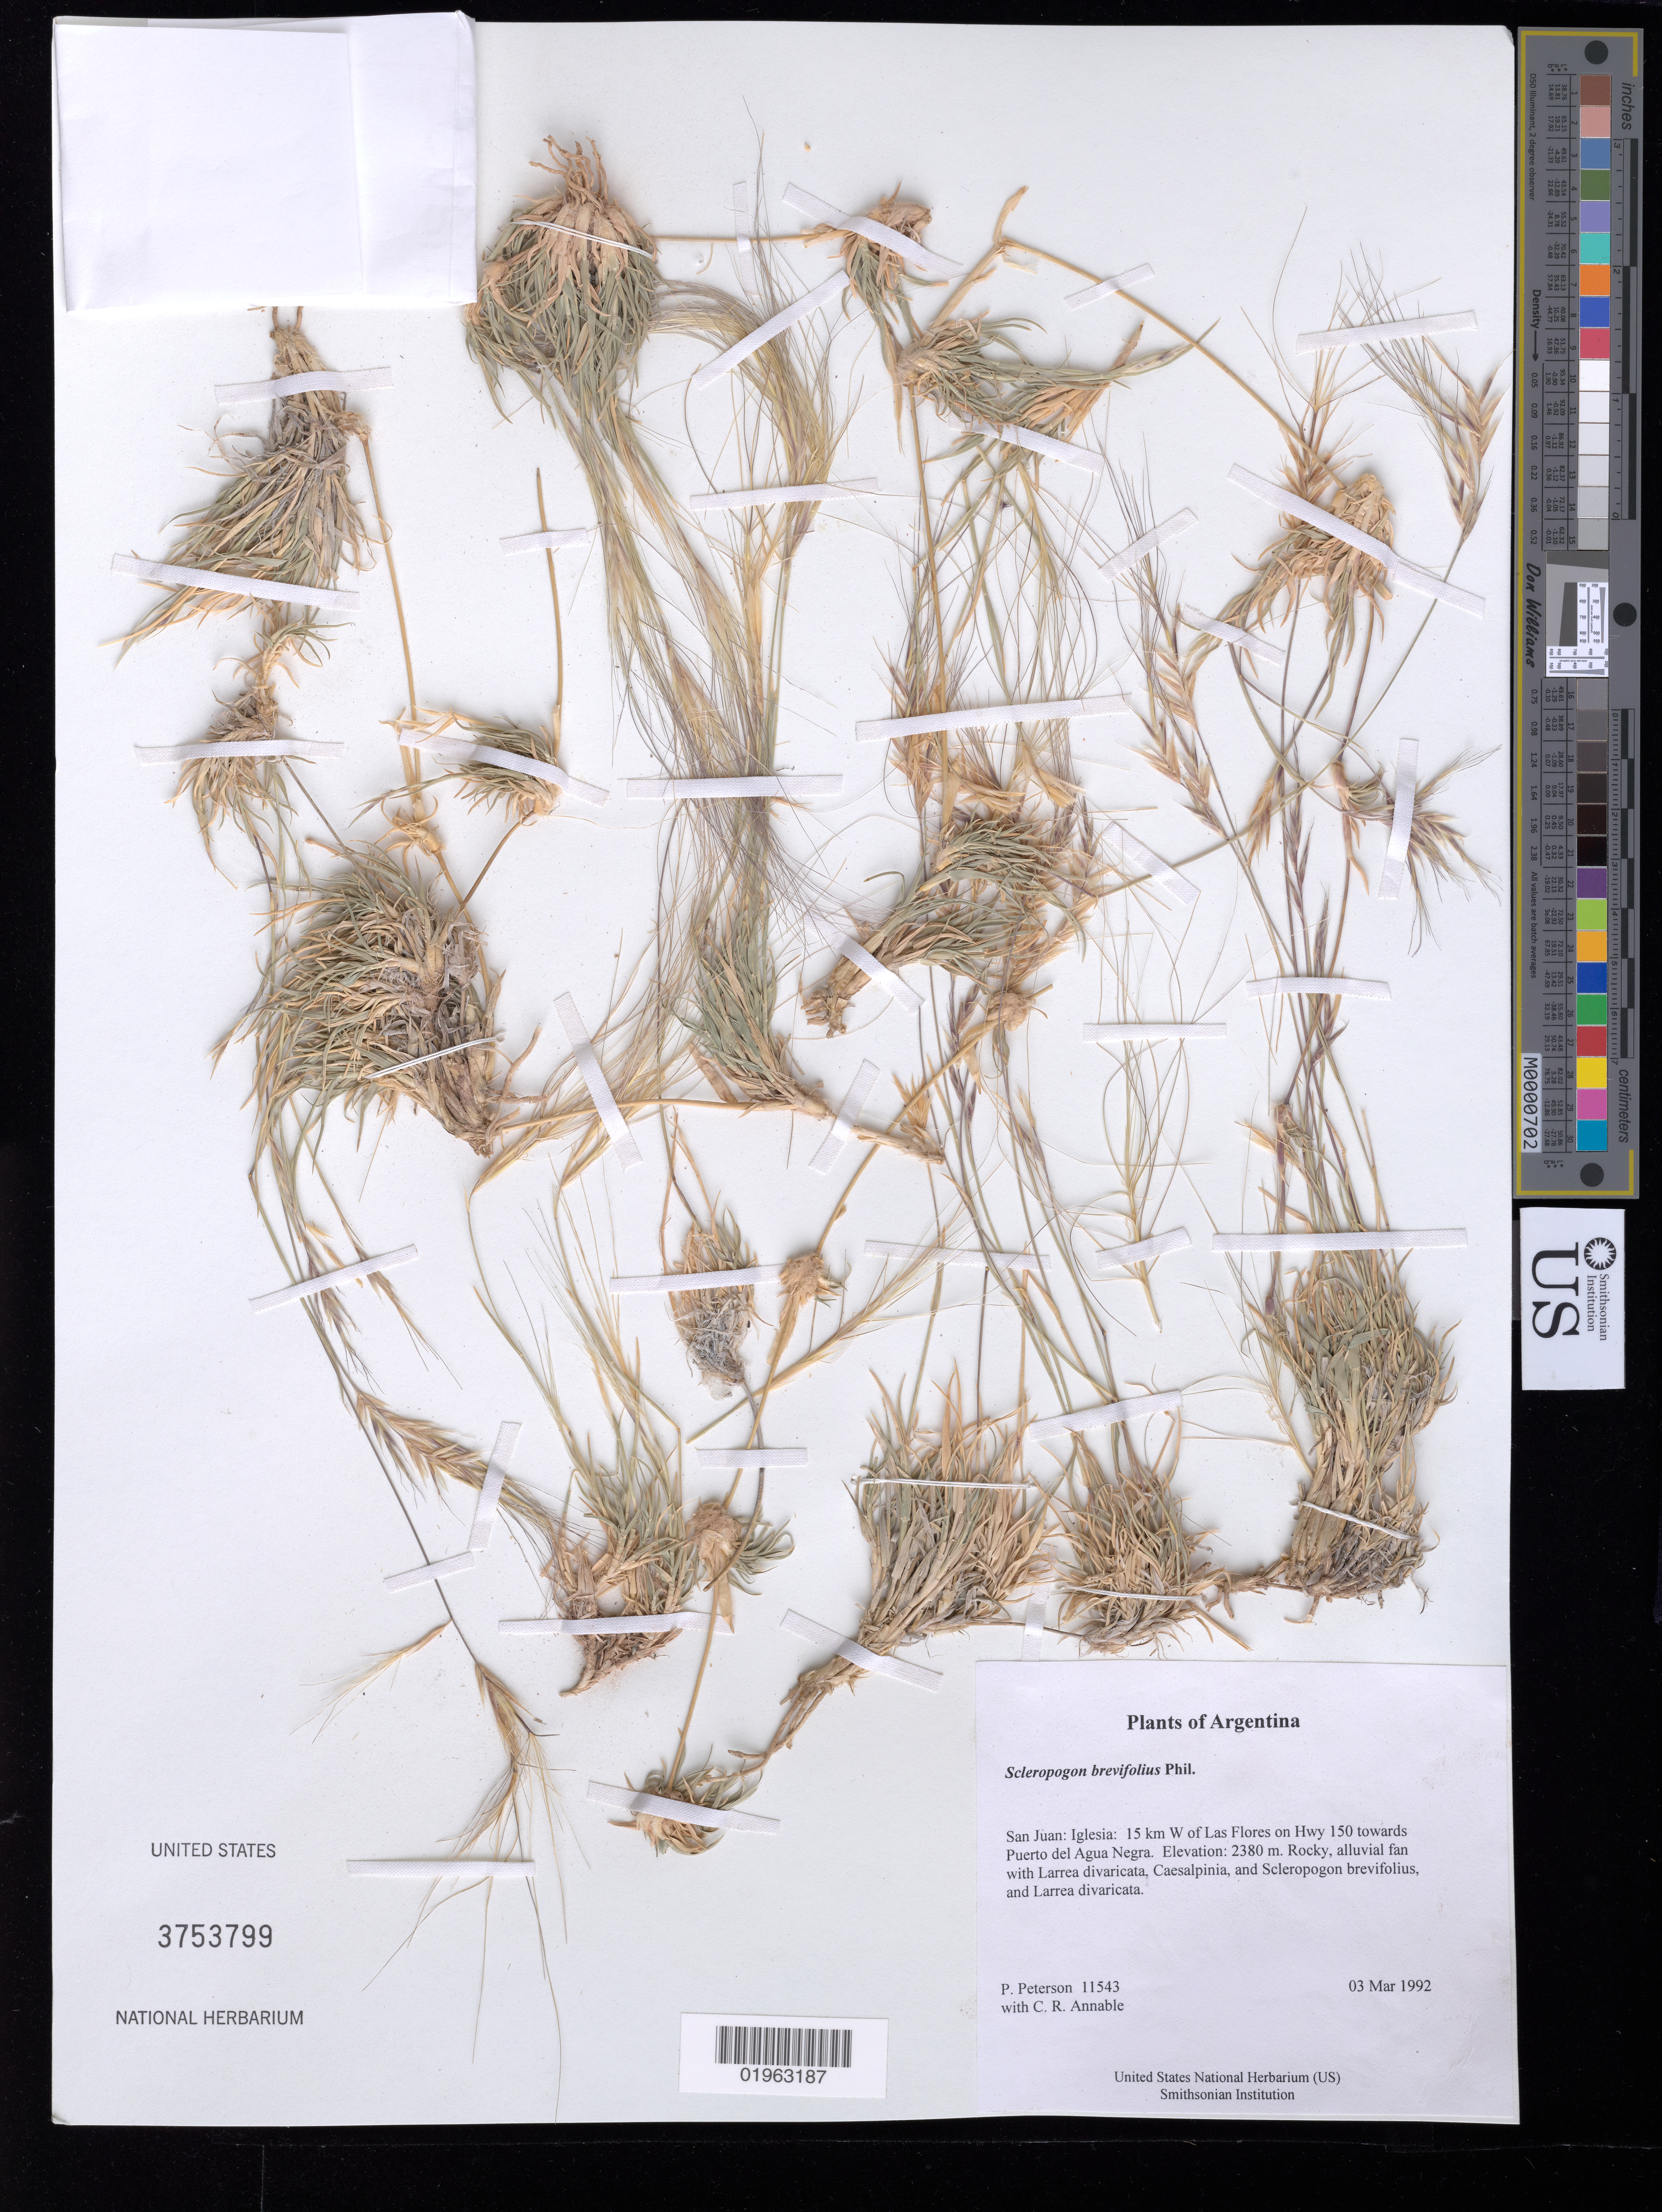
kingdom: Plantae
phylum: Tracheophyta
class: Liliopsida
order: Poales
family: Poaceae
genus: Scleropogon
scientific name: Scleropogon brevifolius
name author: Phil.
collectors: P. M. Peterson & C. R. Annable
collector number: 11543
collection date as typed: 03 Mar 1992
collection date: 1992-03-03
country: Argentina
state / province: San Juan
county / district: Iglesia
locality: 15 km W of Las Flores on Hwy 150 towards Puerto del Agua Negra.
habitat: Rocky, alluvial fan with Larrea divaricata, Caesalpinia, and Scleropogon brevifolius, and Larrea divaricata.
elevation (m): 2380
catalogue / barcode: US 3753799